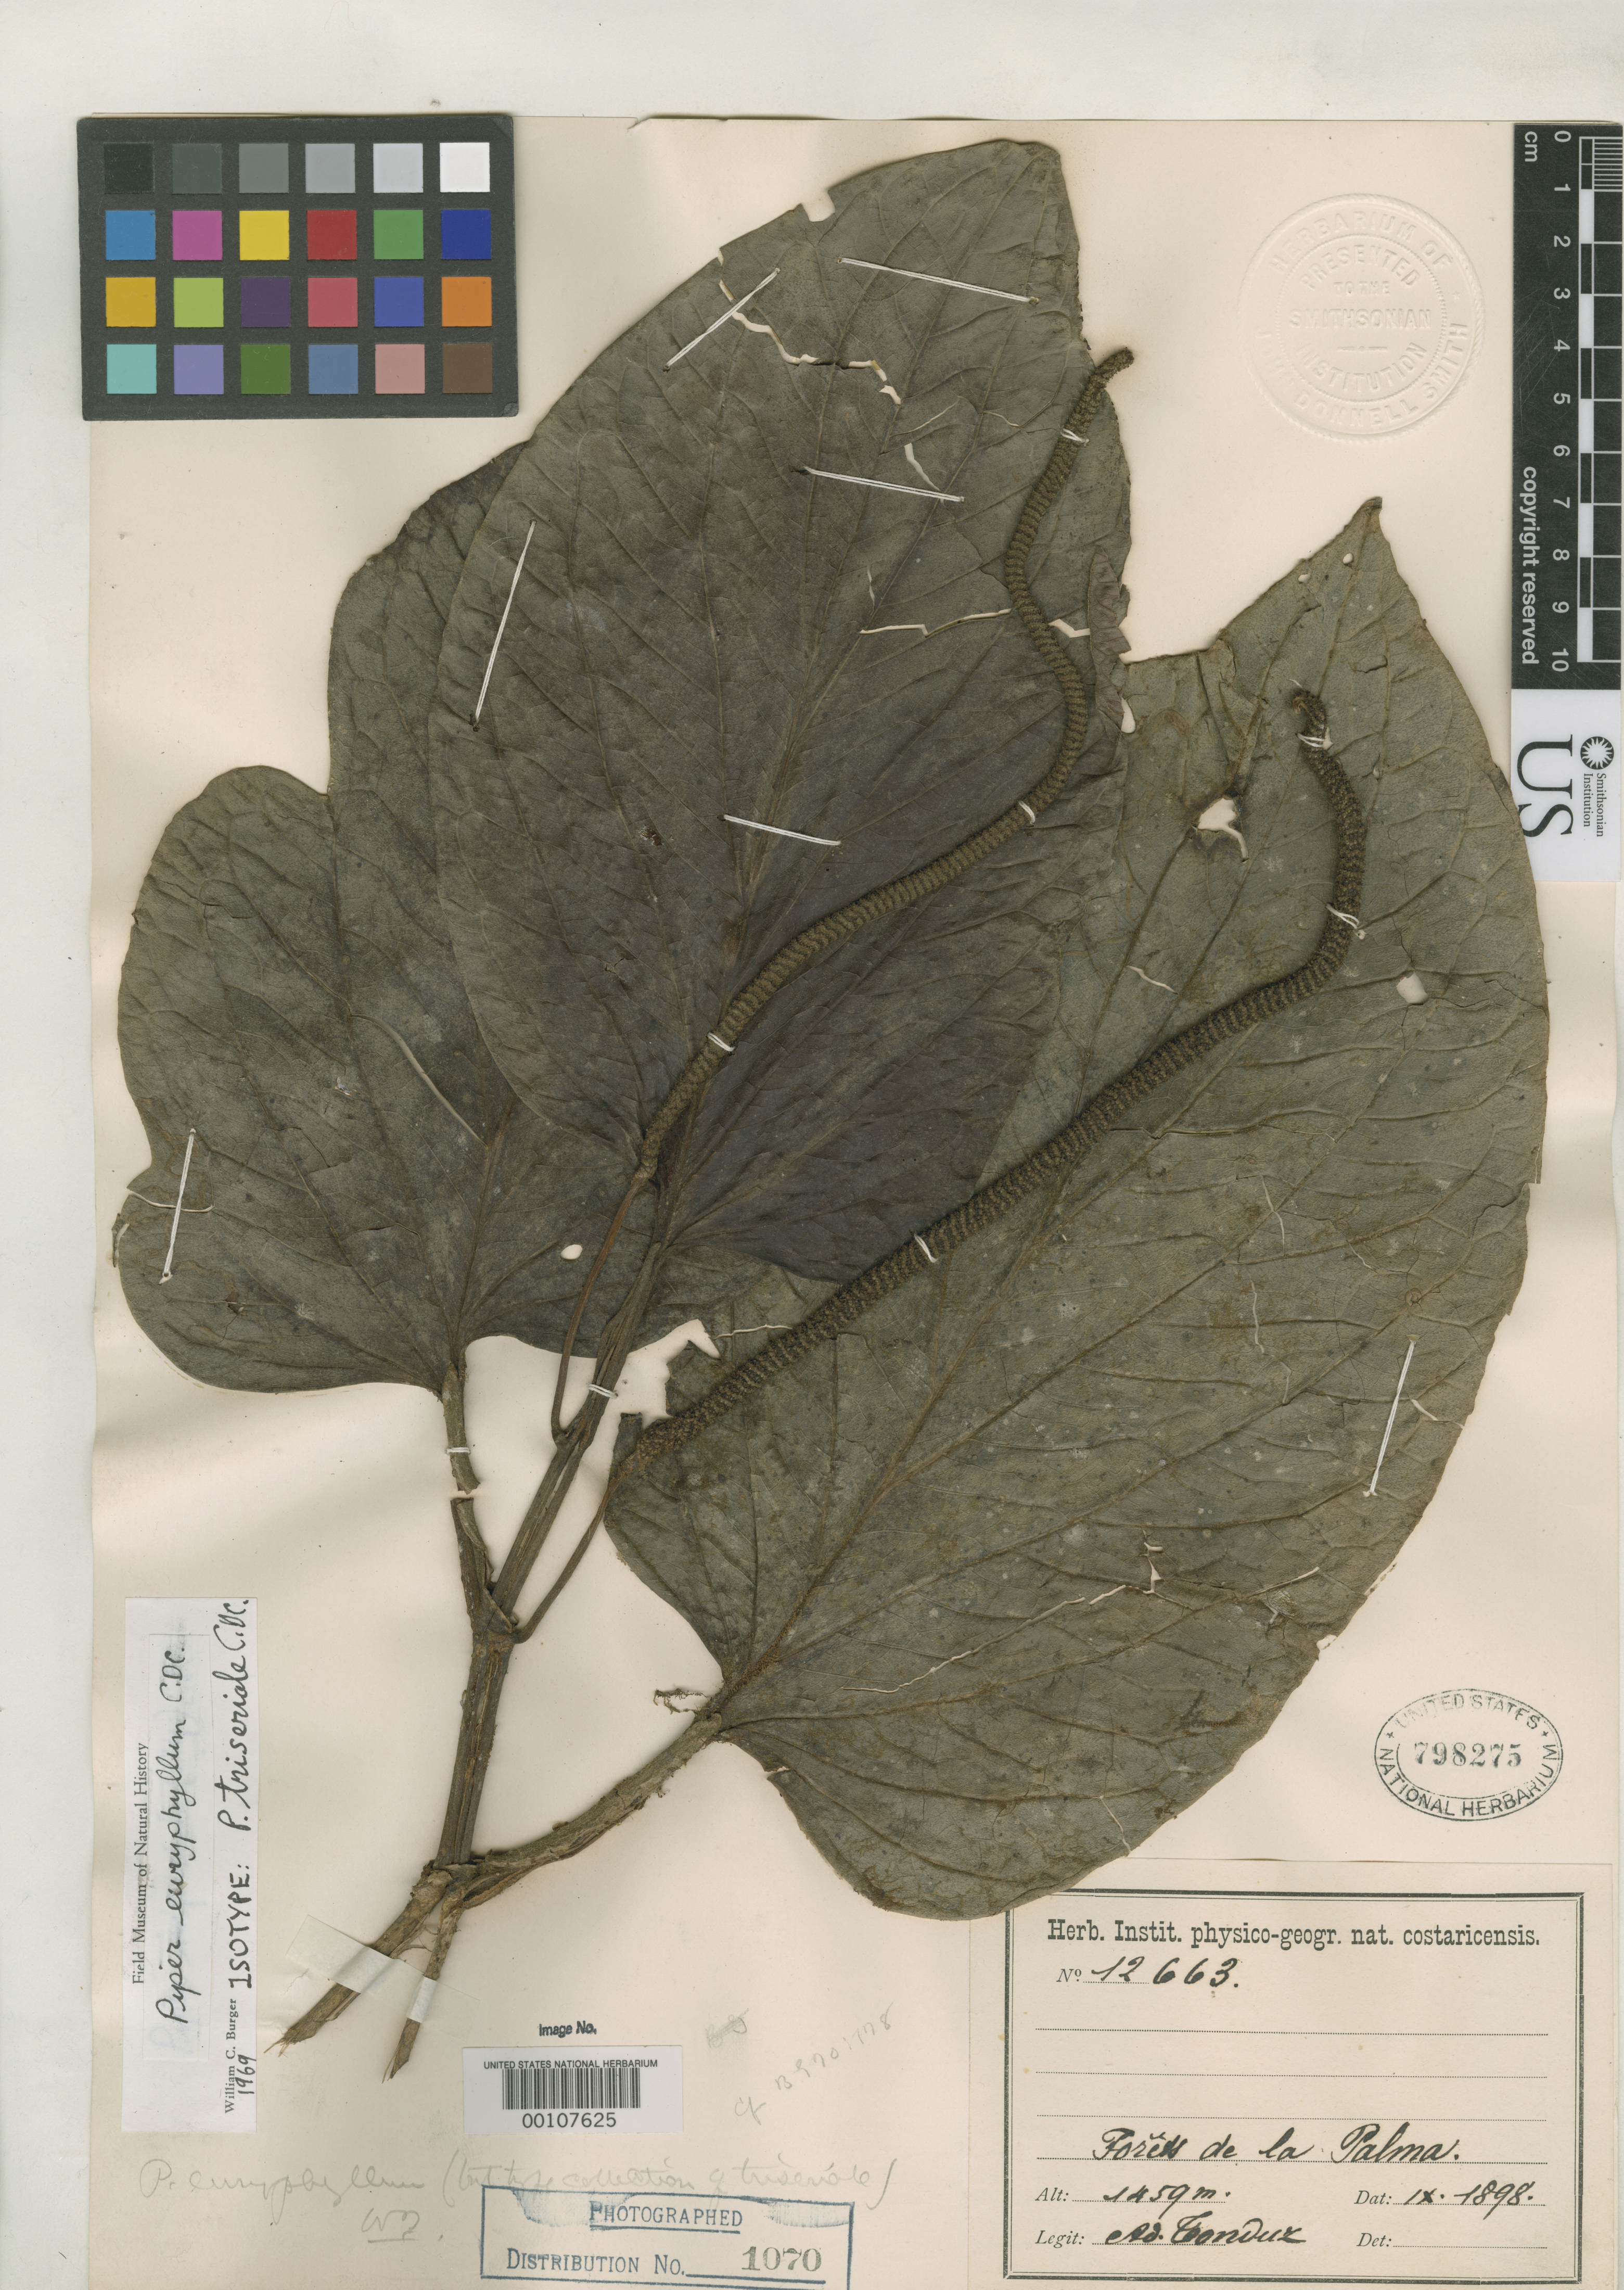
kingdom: Plantae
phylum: Tracheophyta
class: Magnoliopsida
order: Piperales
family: Piperaceae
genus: Piper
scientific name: Piper triseriale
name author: C. DC.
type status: Isotype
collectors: H. F. Pittier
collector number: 12663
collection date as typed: Sep 1898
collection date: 1898-09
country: Costa Rica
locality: La Palma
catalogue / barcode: US 798275